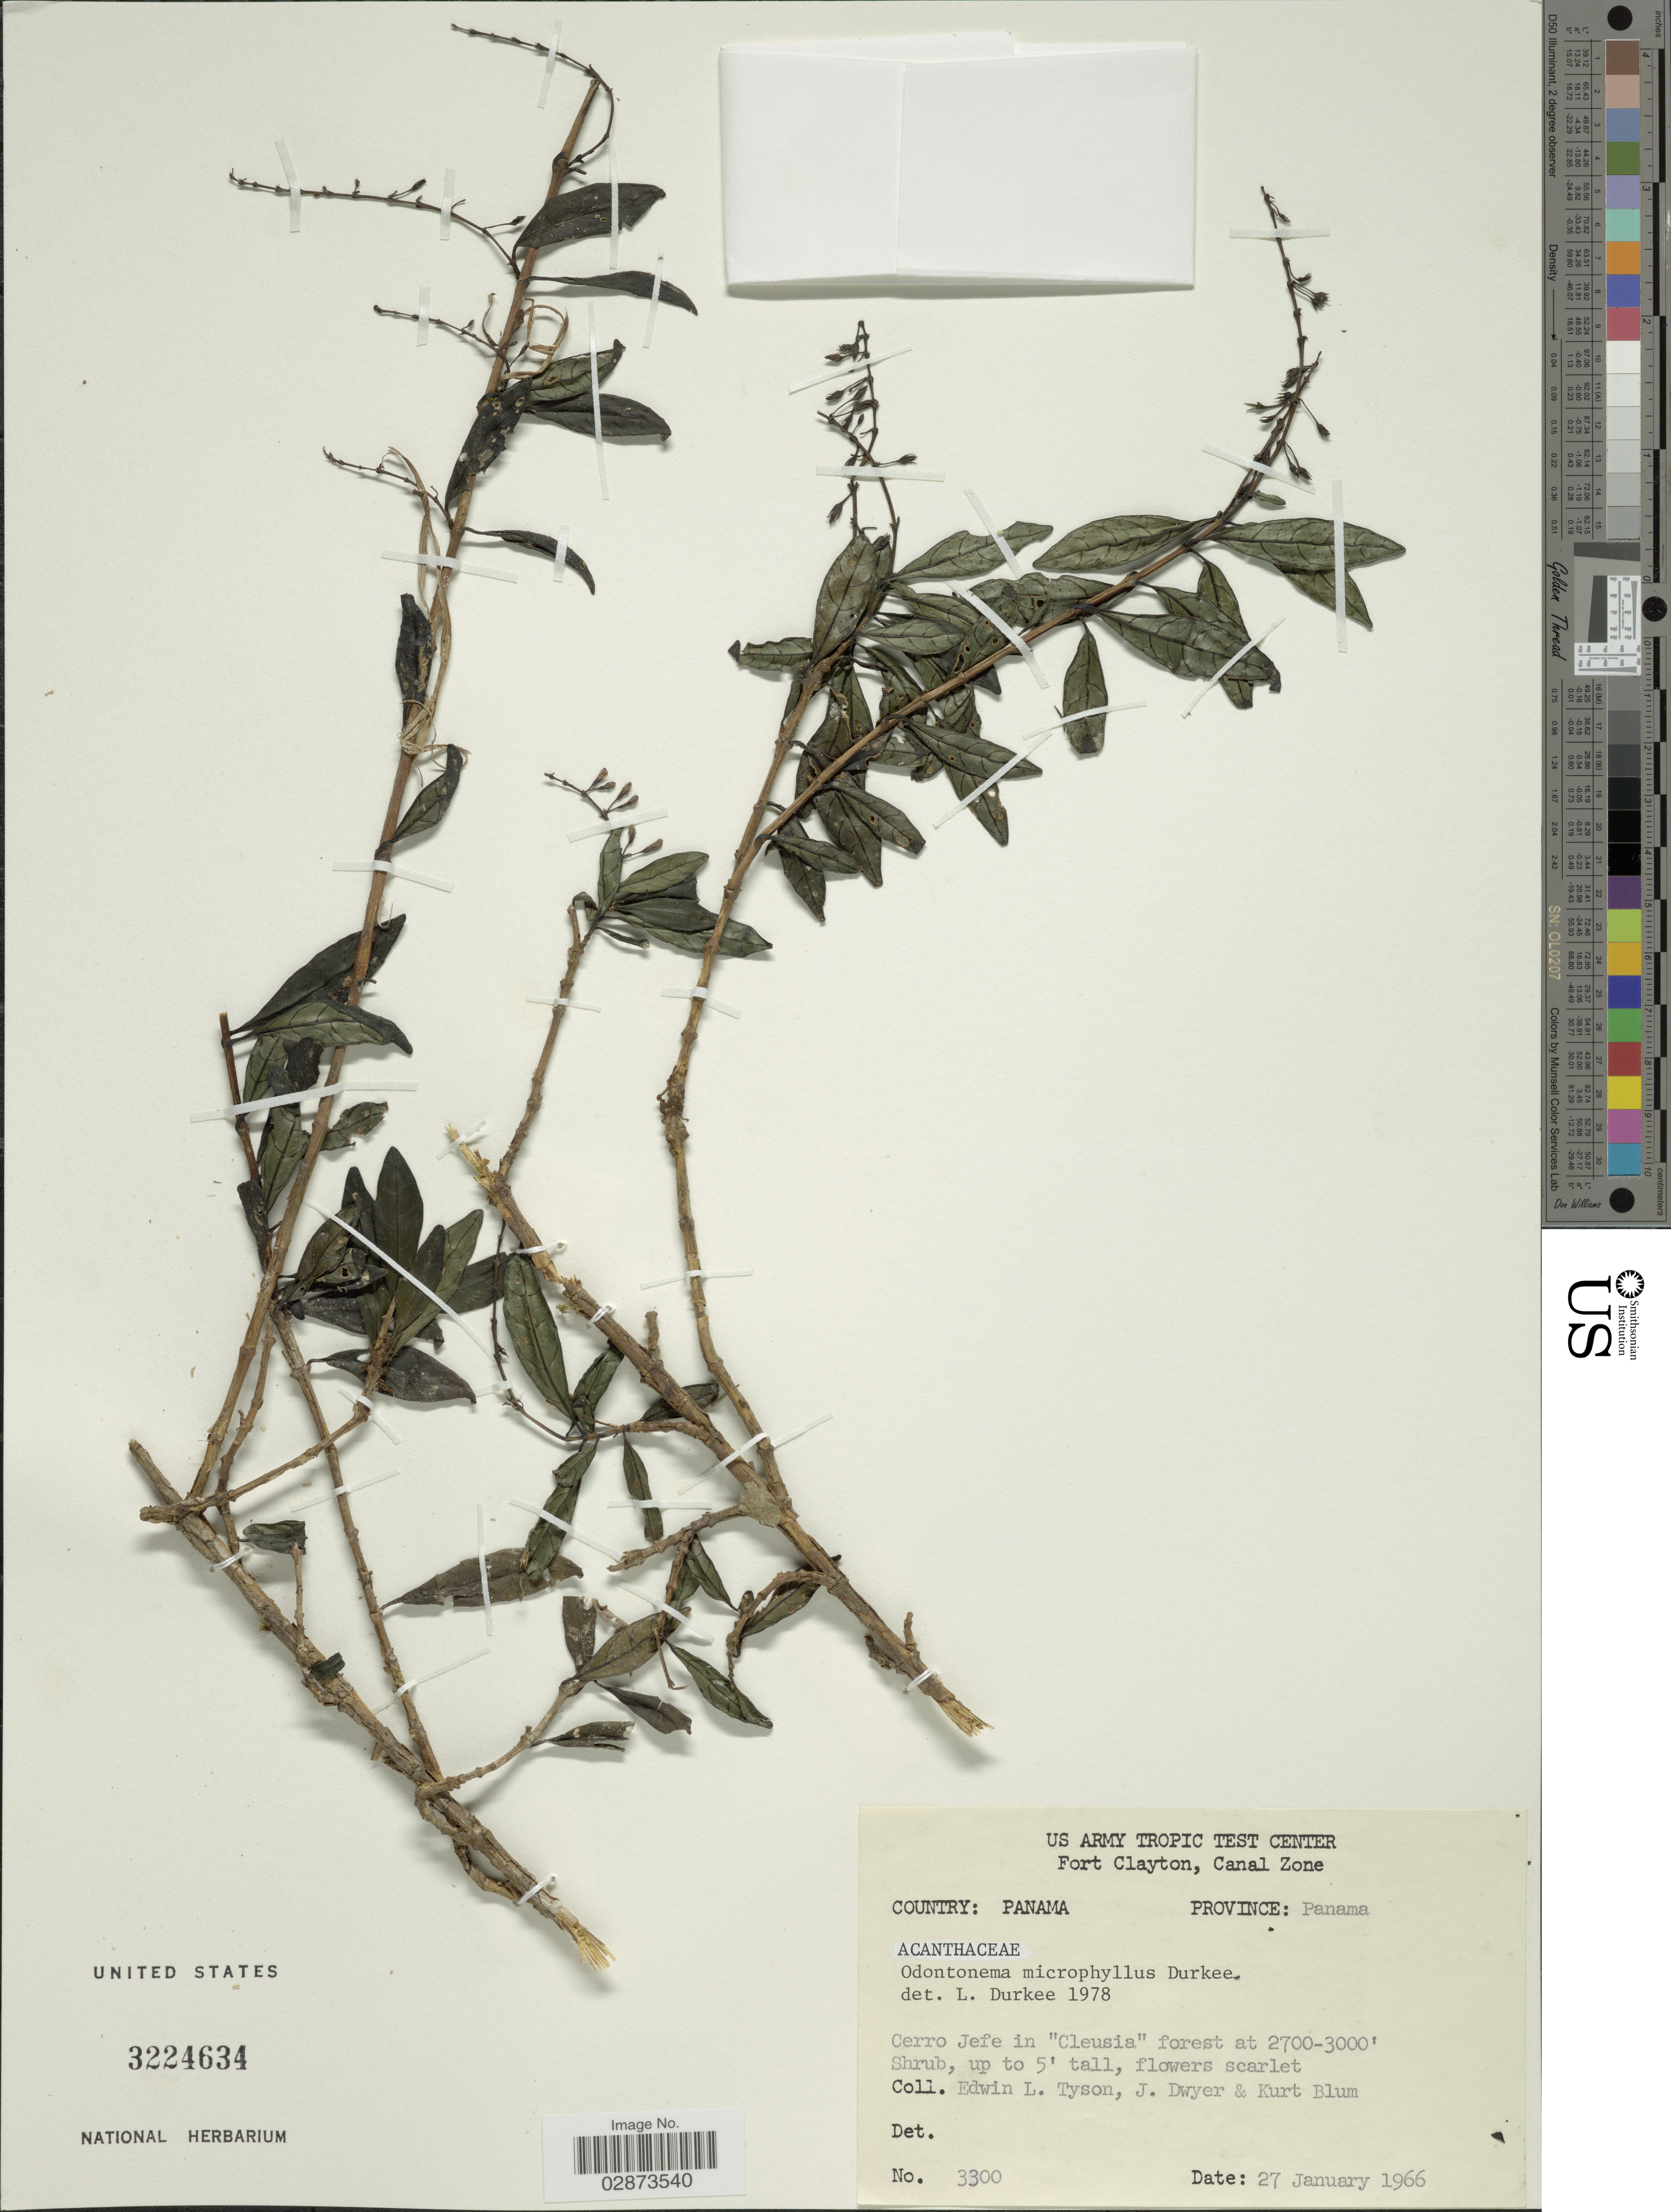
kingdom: Plantae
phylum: Tracheophyta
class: Magnoliopsida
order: Lamiales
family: Acanthaceae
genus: Odontonema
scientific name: Odontonema microphyllum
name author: Durkee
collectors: E. L. Tyson, J. Dwyer & K. E. Blum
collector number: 3300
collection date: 1966-01-27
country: Panama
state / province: Panamá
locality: Cerro Jefe in "Cleusia" forest, Fort Clayton, Canal Zone.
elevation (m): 823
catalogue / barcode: US 3224634